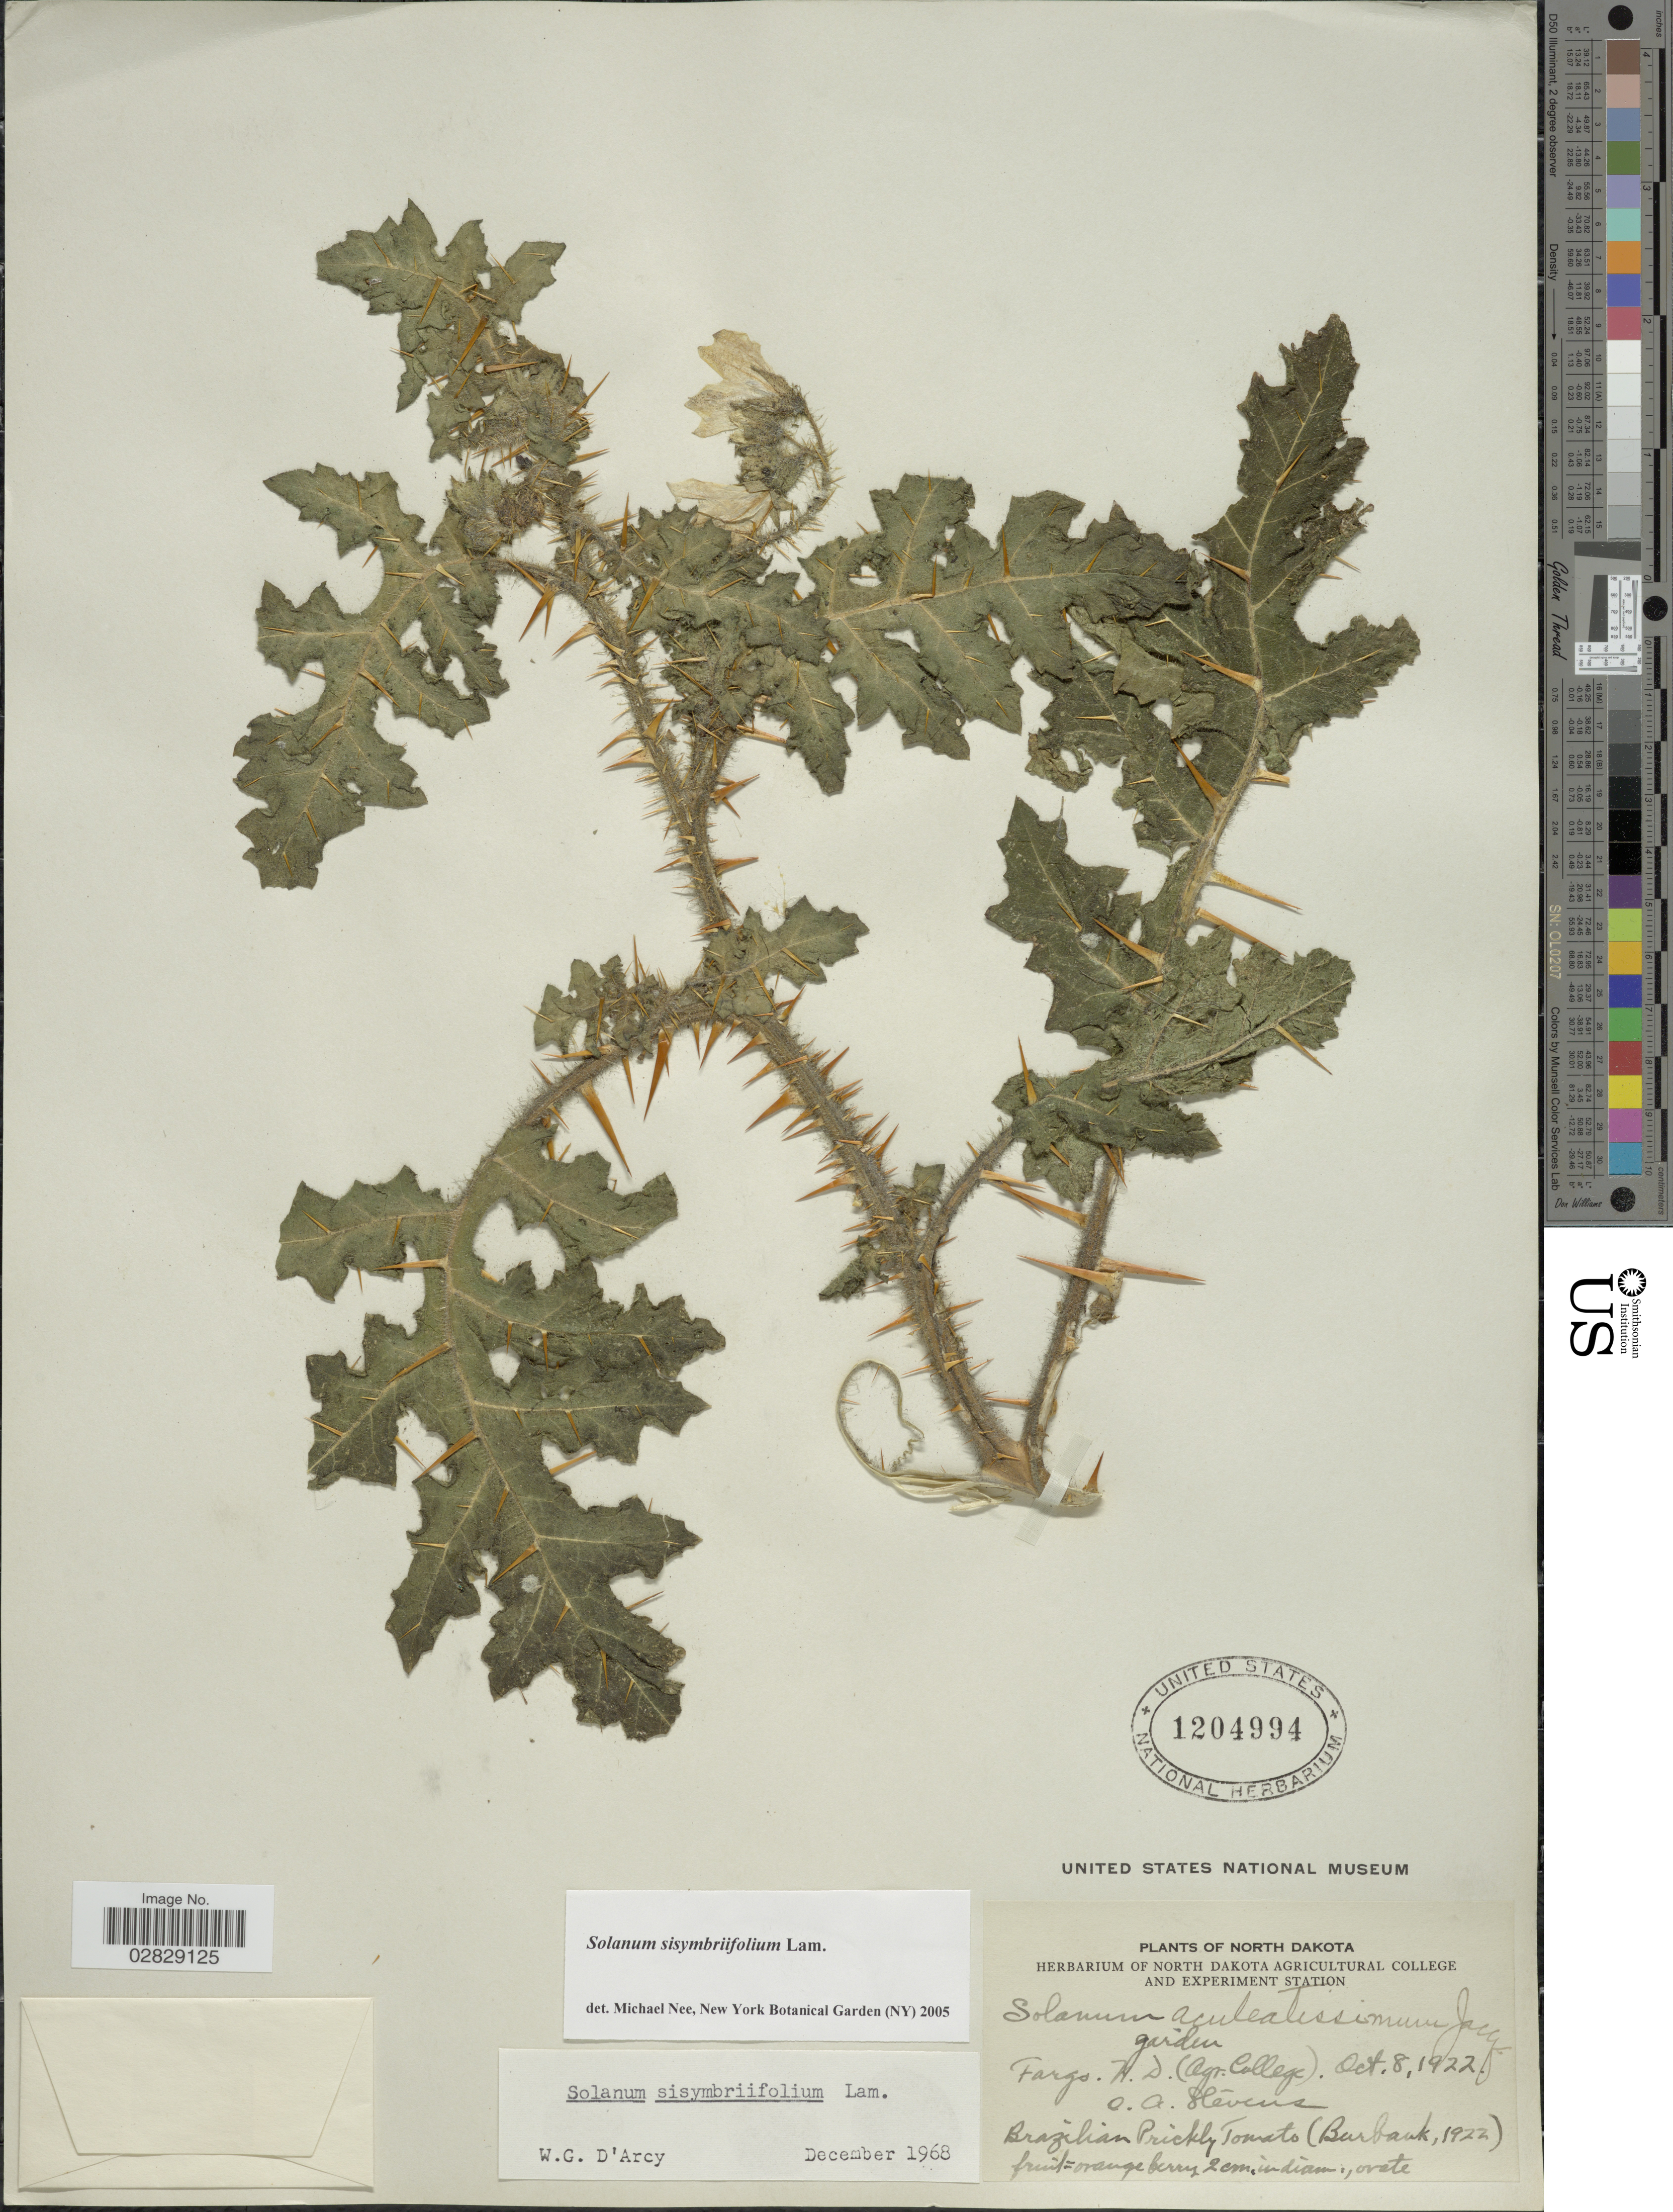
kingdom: Plantae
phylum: Tracheophyta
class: Magnoliopsida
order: Solanales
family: Solanaceae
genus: Solanum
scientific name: Solanum sisymbrifolium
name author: Lam.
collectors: O. A. Stevens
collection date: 1922-10-08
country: United States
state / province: North Dakota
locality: Fargo. (Agr. College).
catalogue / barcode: US 1204994